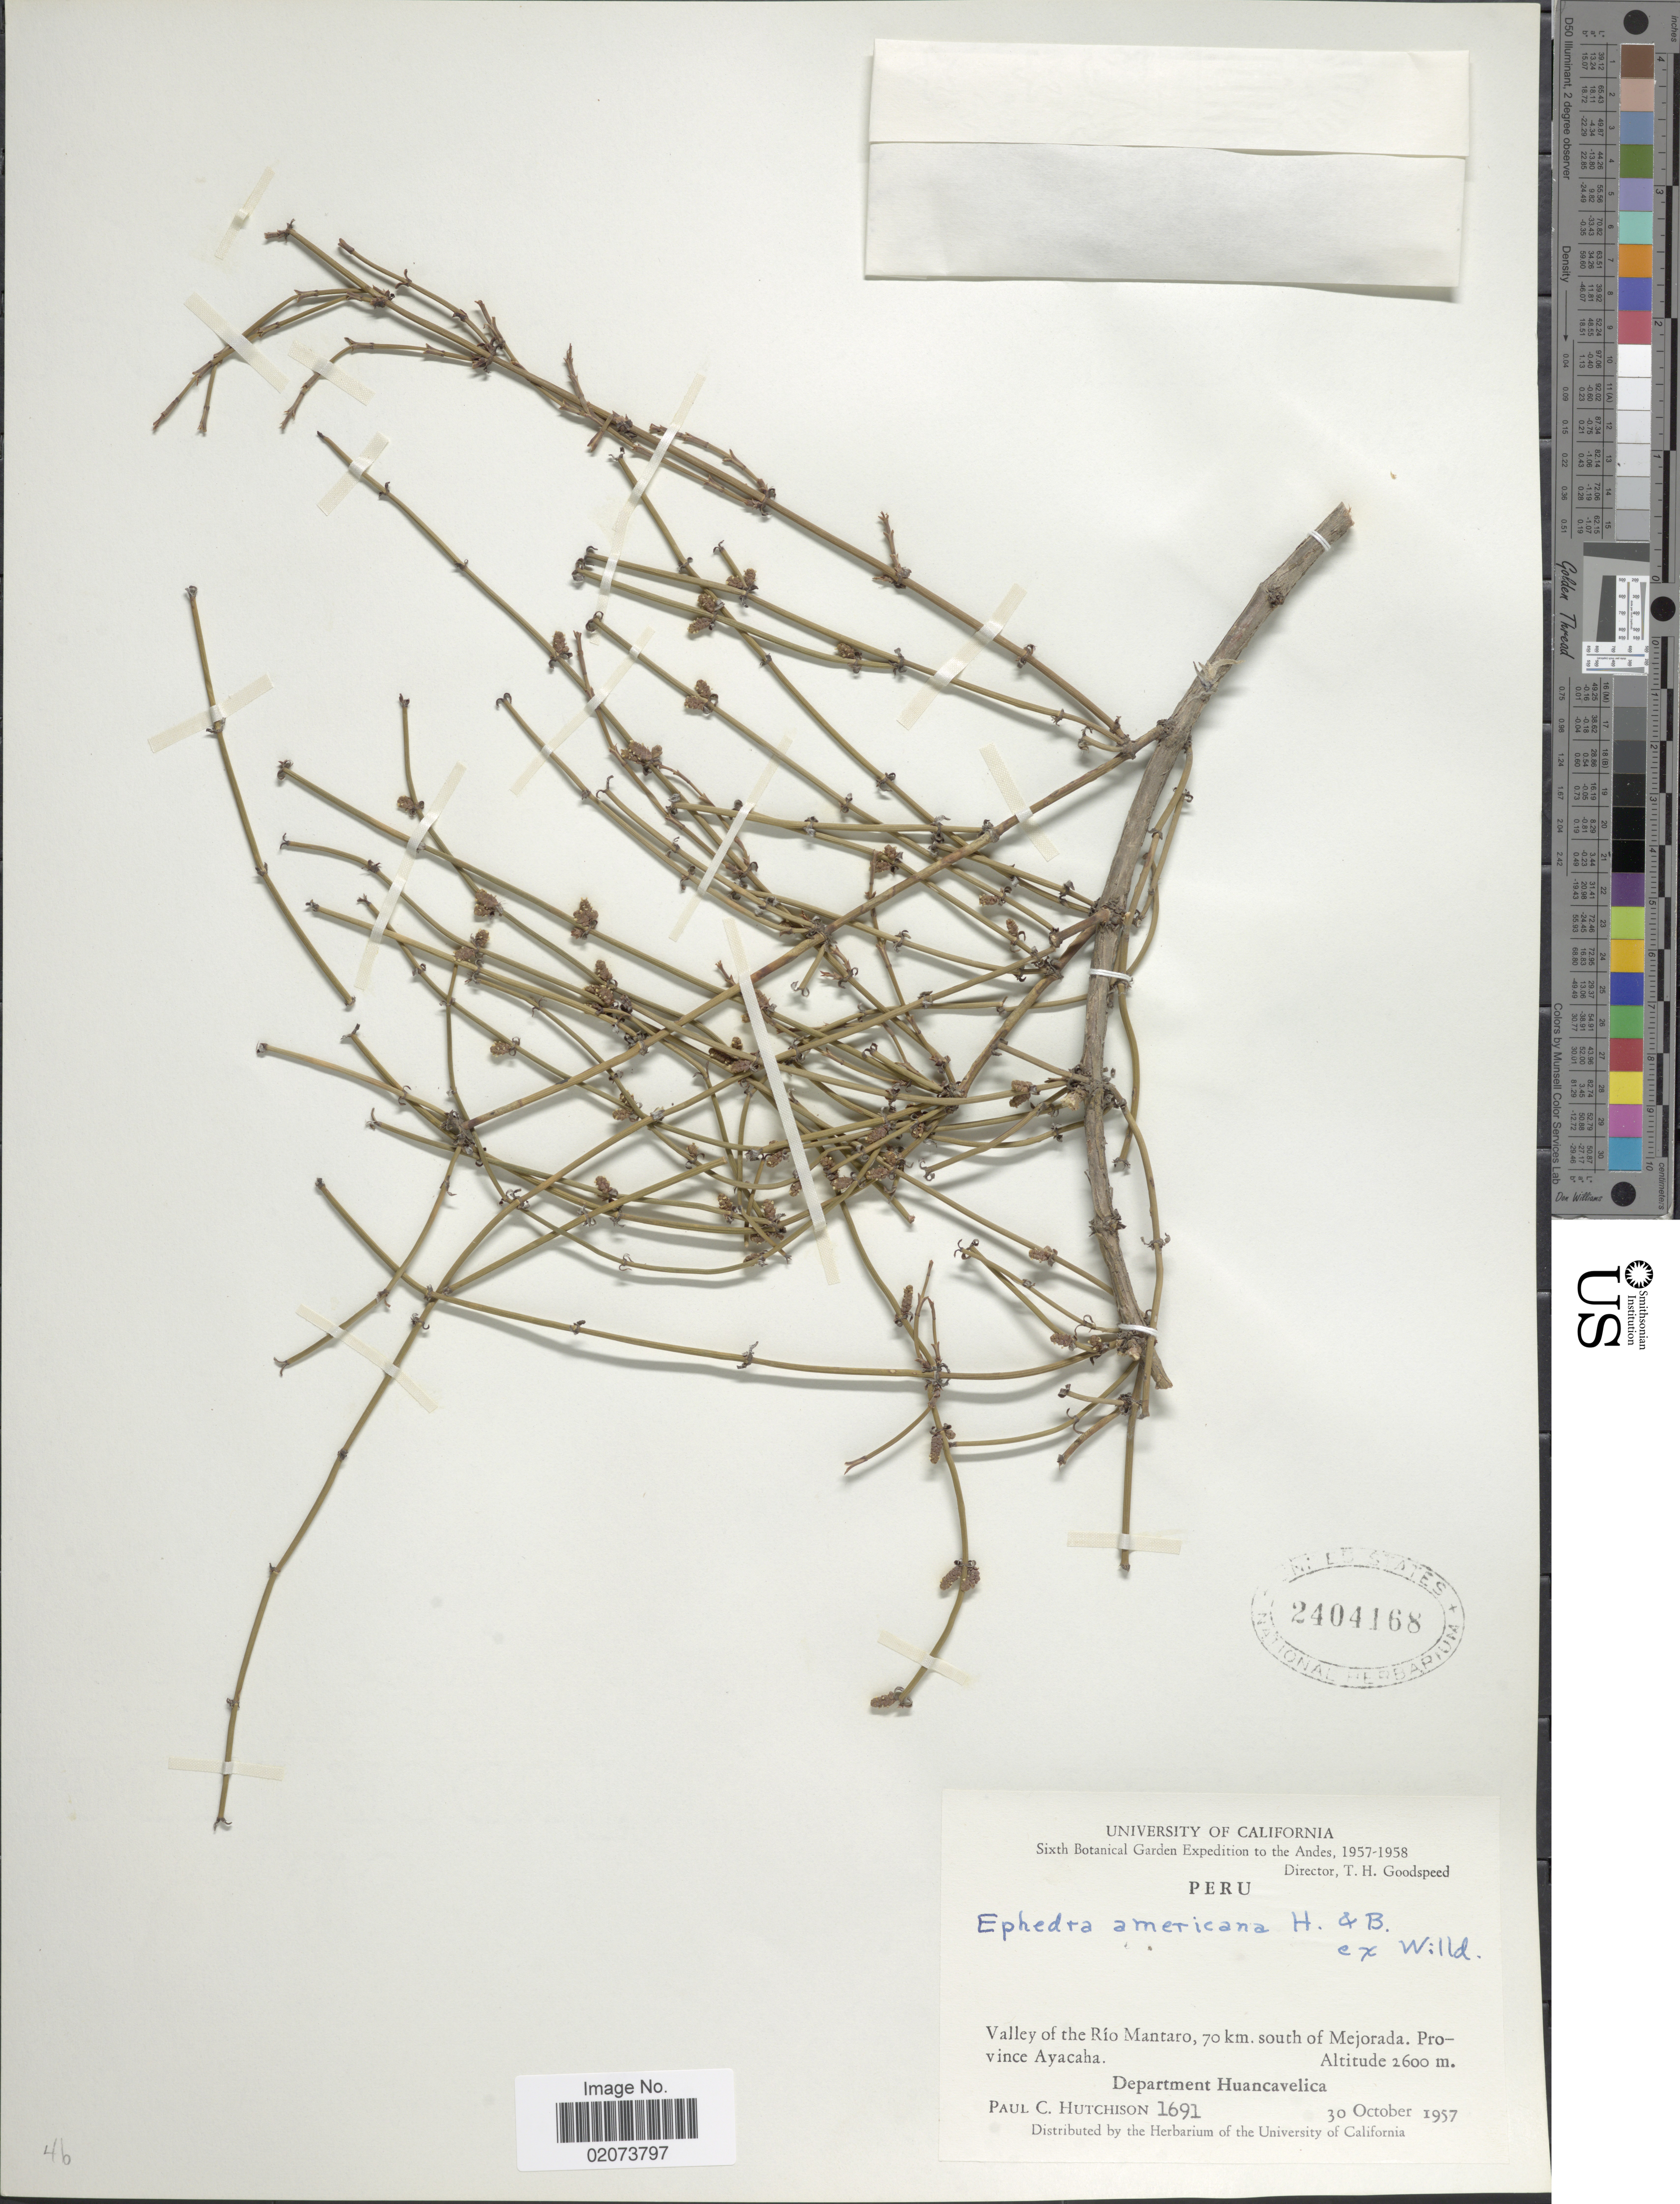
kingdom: Plantae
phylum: Tracheophyta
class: Gnetopsida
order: Ephedrales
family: Ephedraceae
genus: Ephedra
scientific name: Ephedra americana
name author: Humb. & Bonpl. ex Willd.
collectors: P. C. Hutchison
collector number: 1691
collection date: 1957-10-30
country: Peru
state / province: Huancavelica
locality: Valley of the Ri Mantaro, 70 knm. south of Mejorada, Provice Ayacaha, Department Huancavelica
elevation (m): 2600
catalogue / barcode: US 2404168